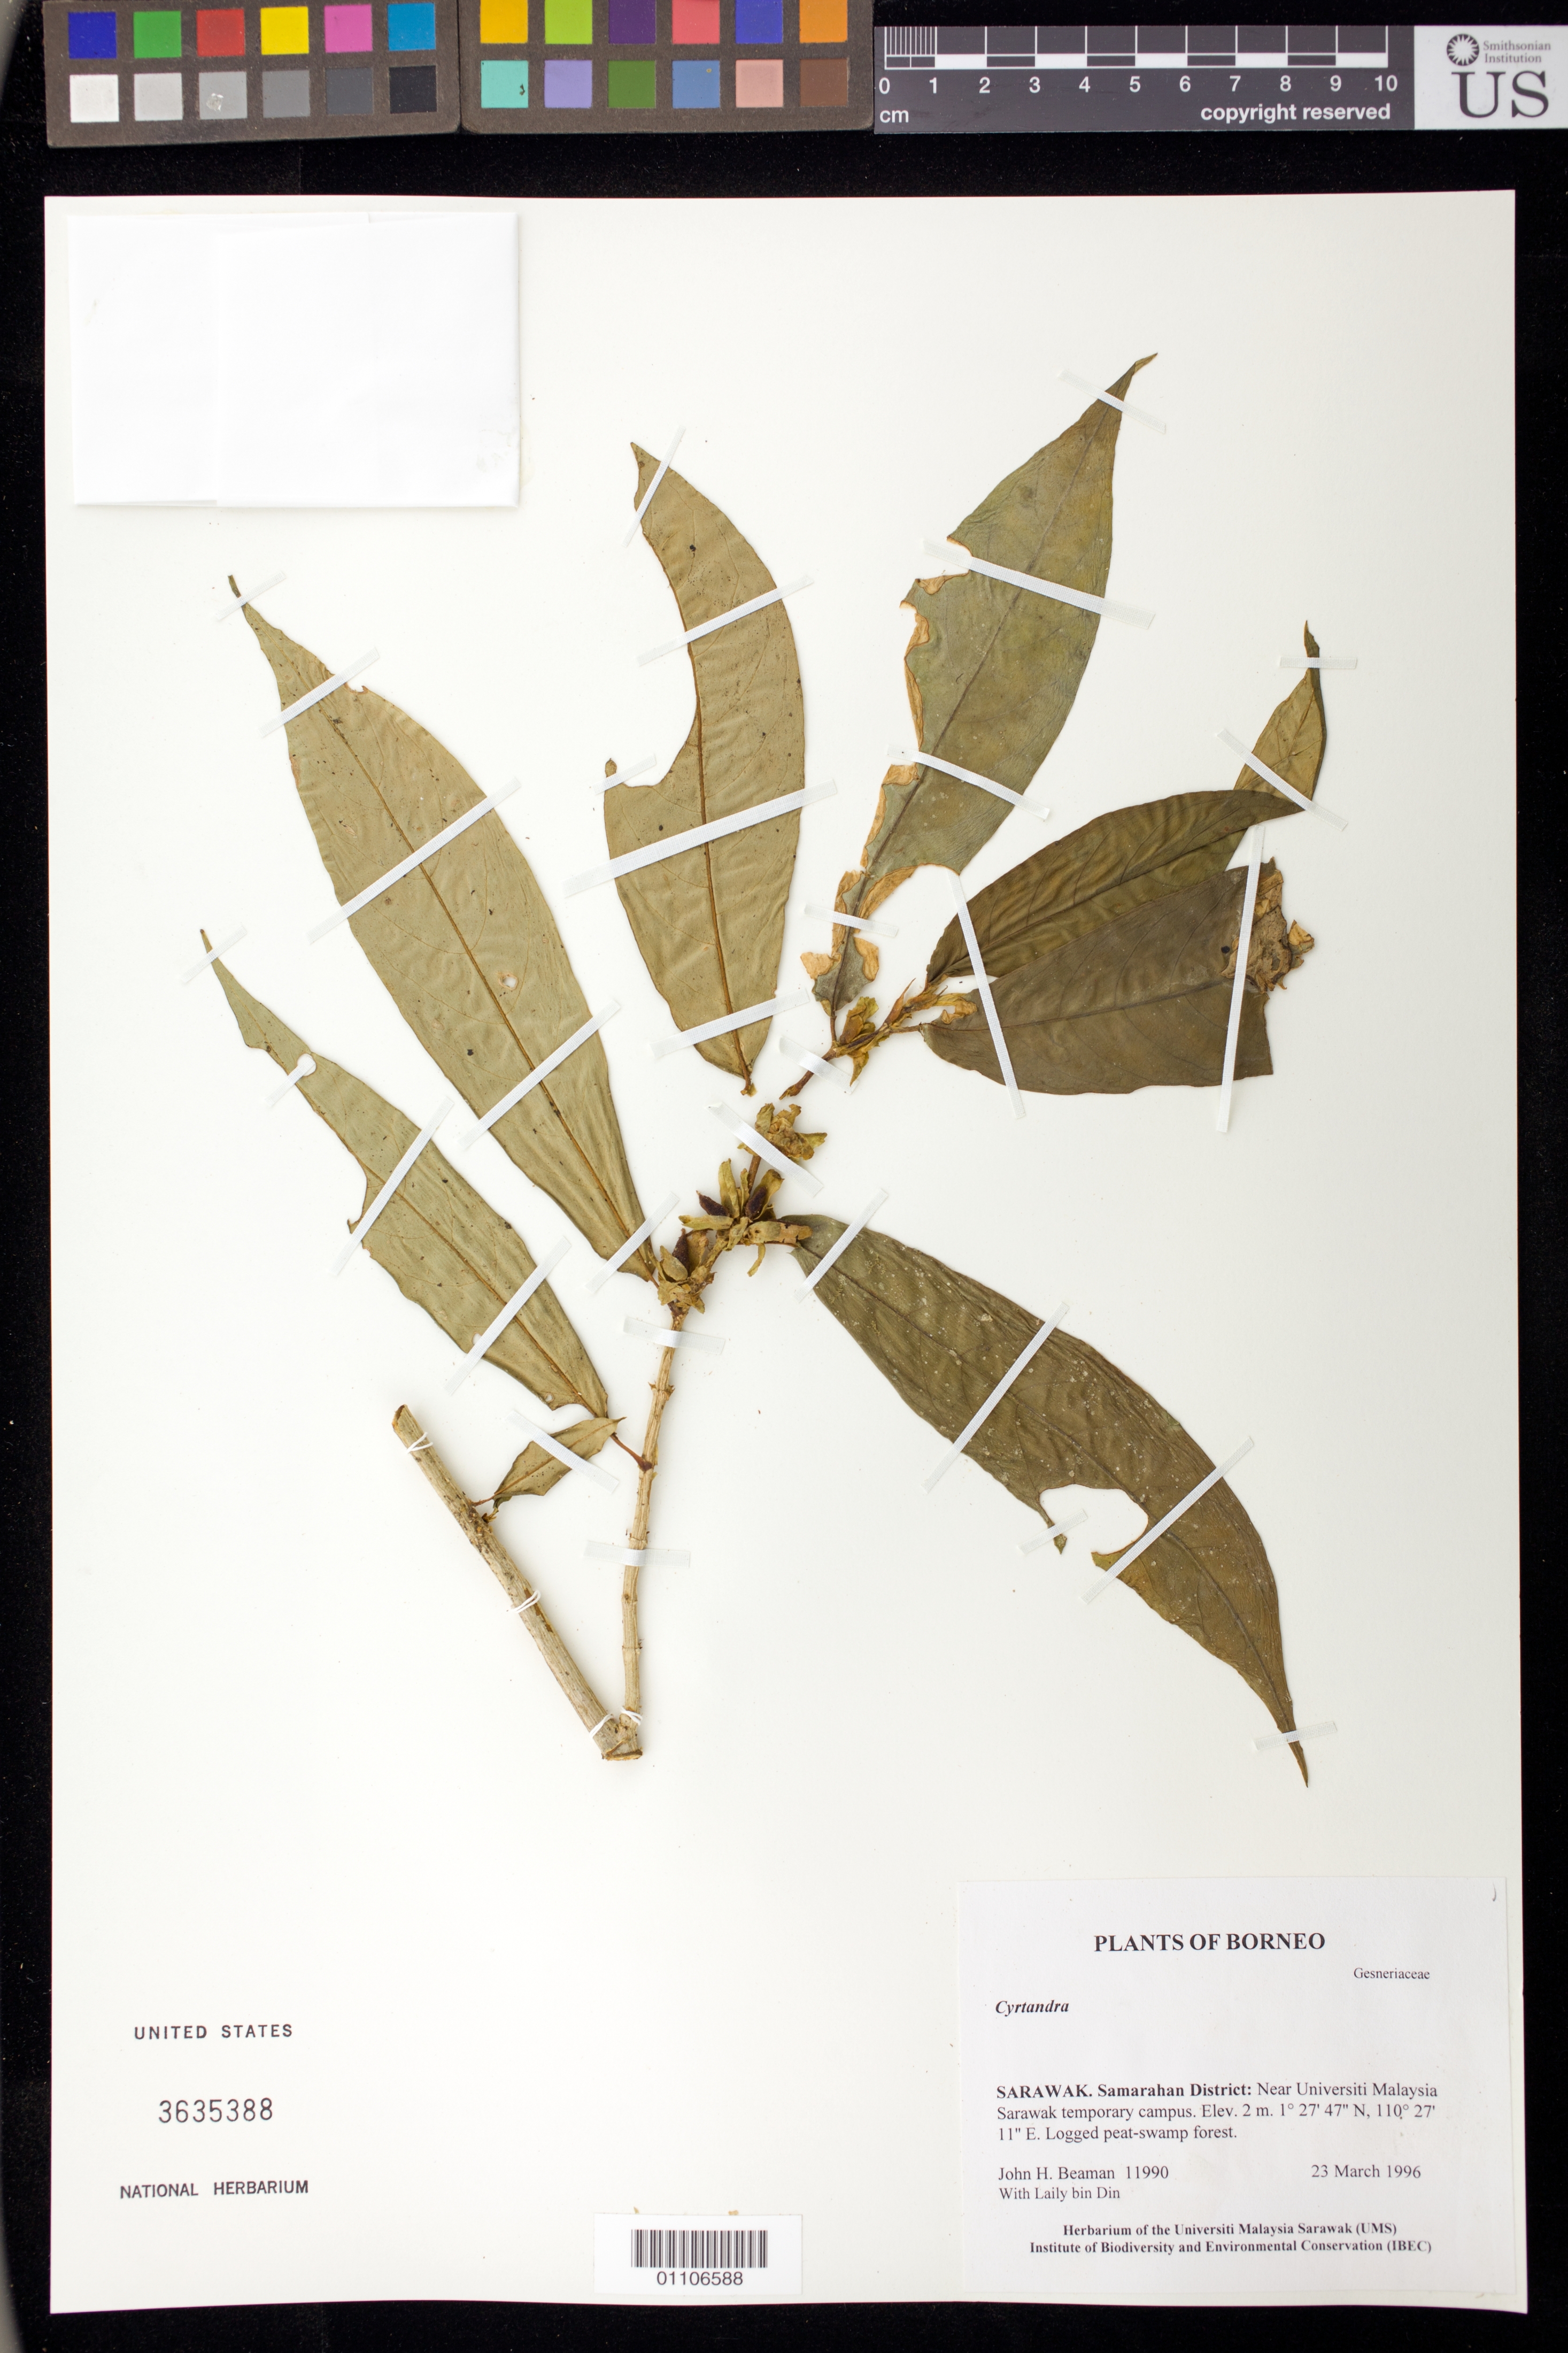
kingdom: Plantae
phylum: Tracheophyta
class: Magnoliopsida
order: Lamiales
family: Gesneriaceae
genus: Cyrtandra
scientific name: Cyrtandra sp.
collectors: J. H. Beaman & L. Din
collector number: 11990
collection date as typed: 23 Mar 1996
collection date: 1996-03-23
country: Malaysia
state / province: Sarawak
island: Borneo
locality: Samarahan District: near Universiti Malaysia Sarawak temporary campus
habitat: Logged peat-swamp forest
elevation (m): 2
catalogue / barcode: US 3635388